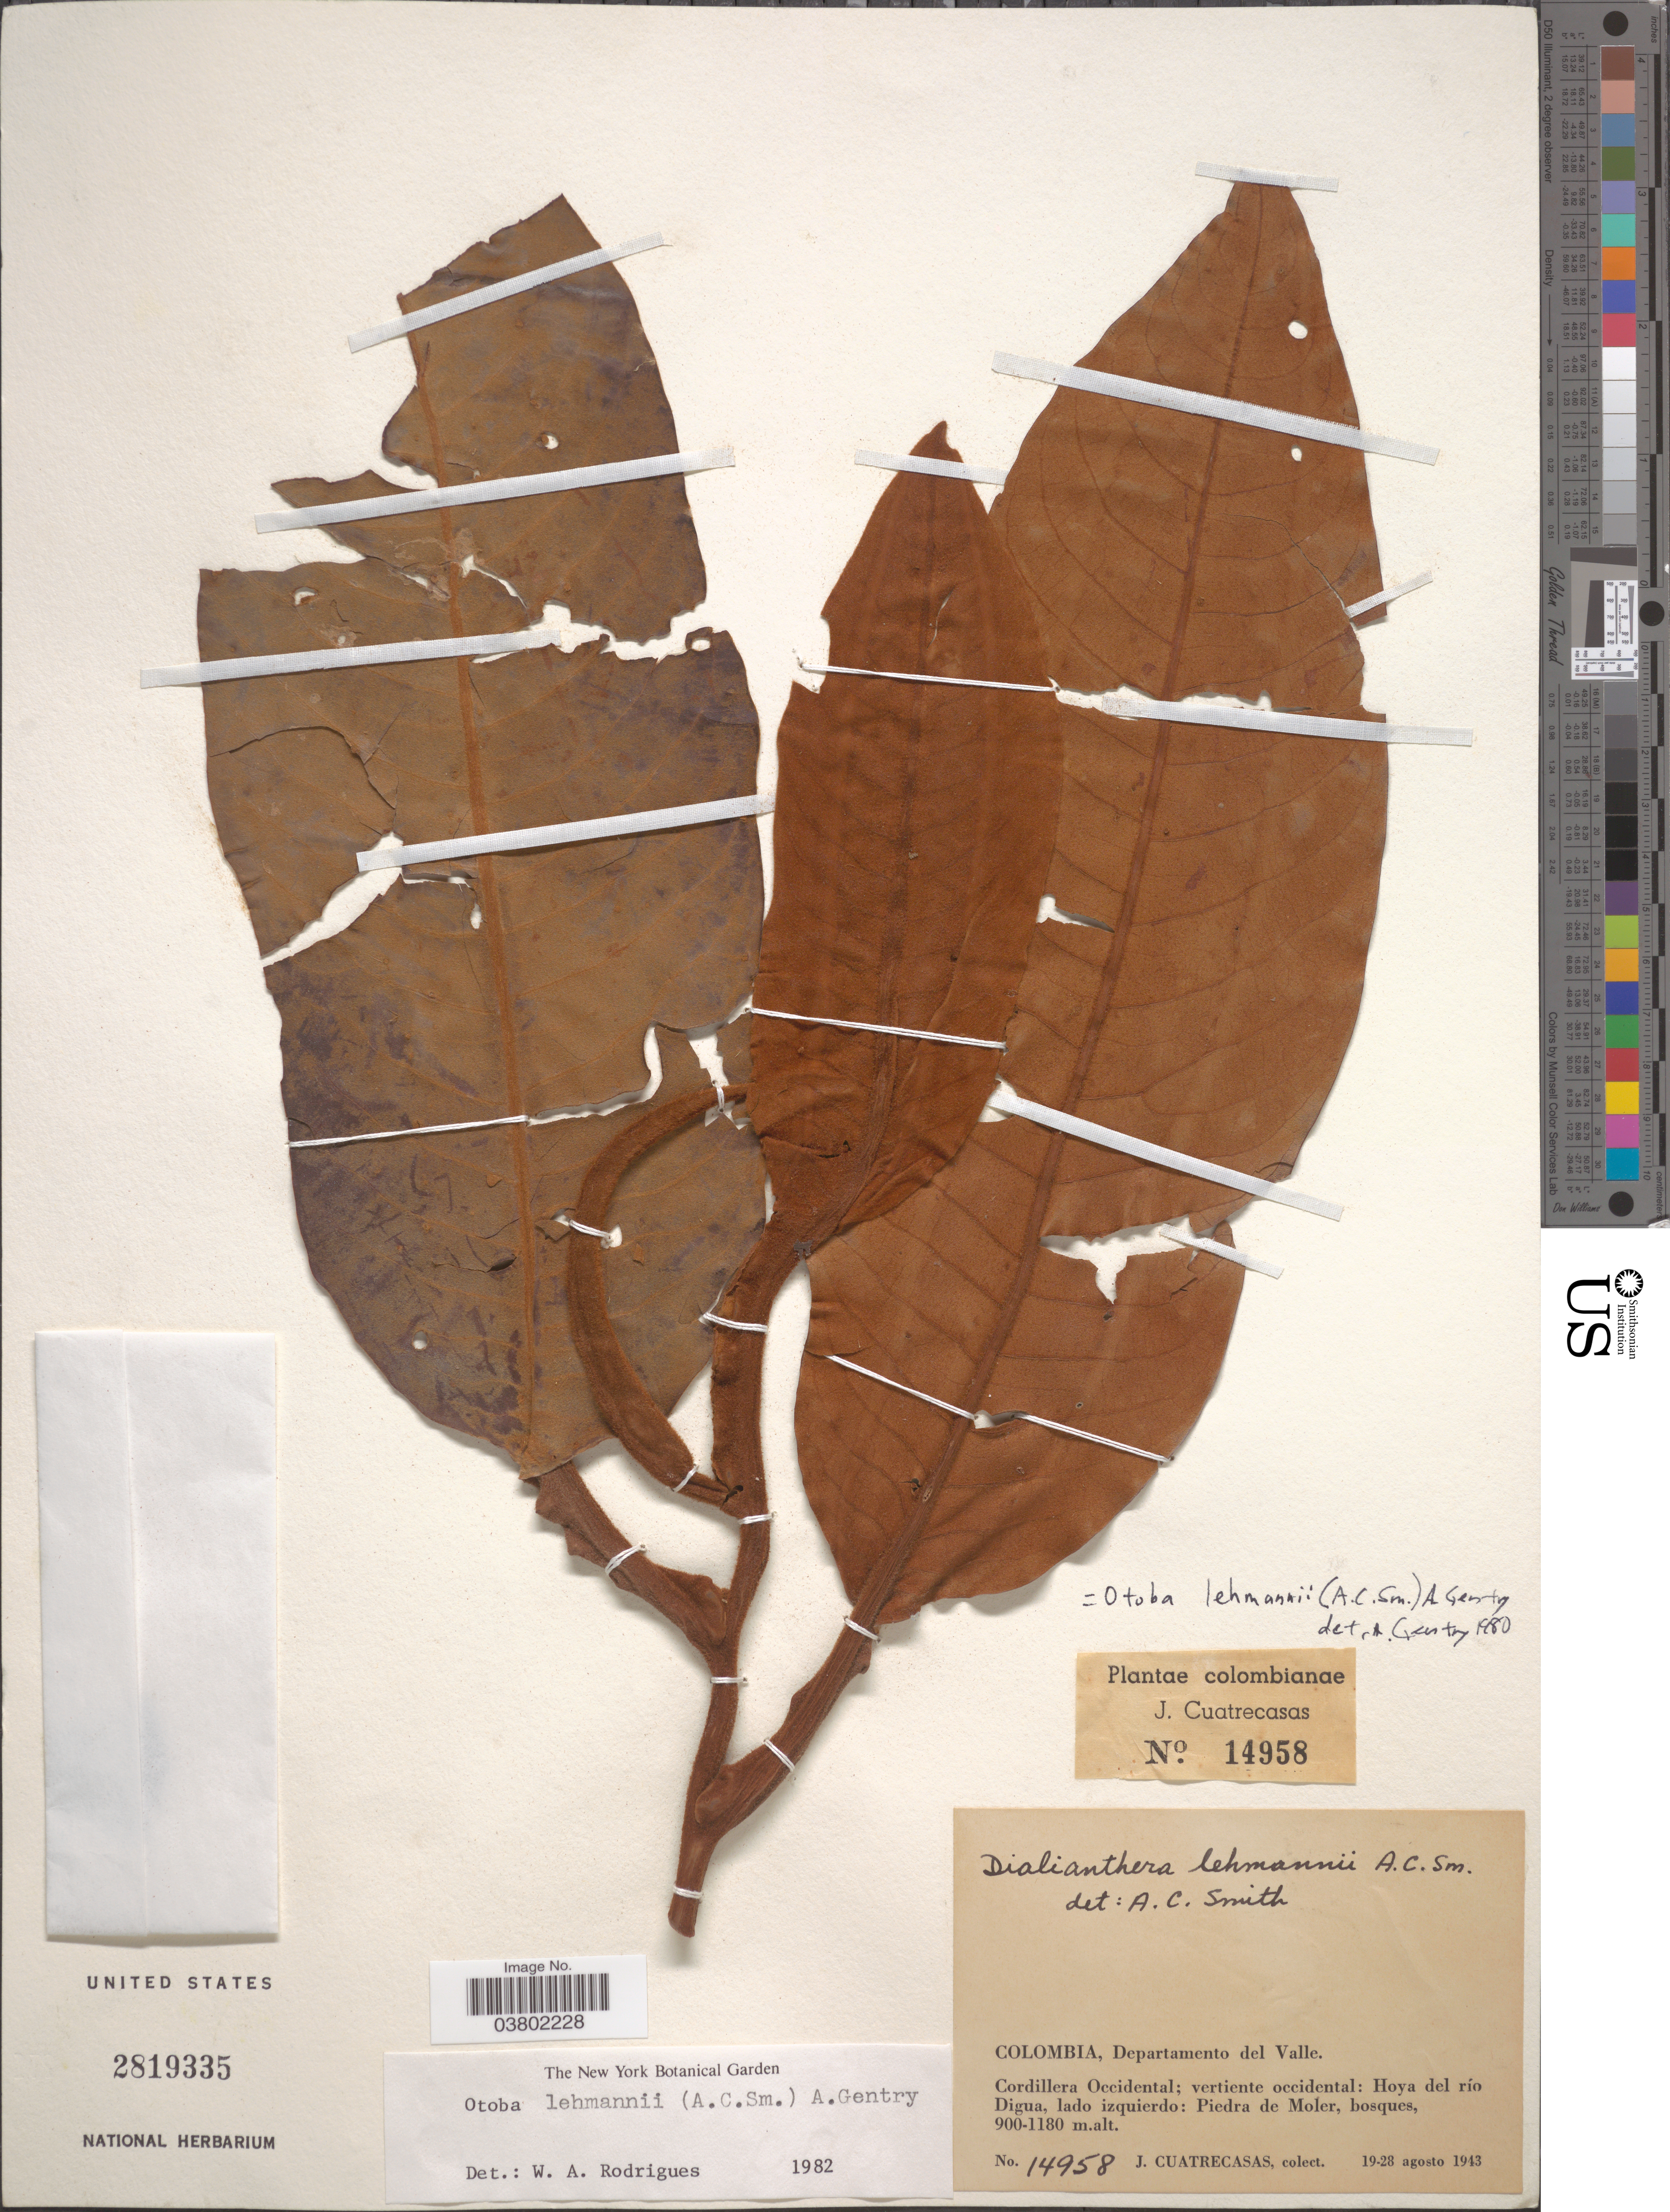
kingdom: Plantae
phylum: Tracheophyta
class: Magnoliopsida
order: Magnoliales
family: Myristicaceae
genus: Otoba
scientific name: Otoba lehmannii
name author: (A.C. Sm.) A.H. Gentry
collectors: J. Cuatrecasas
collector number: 14958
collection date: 1943-08-19/1943-08-28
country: Colombia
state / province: Valle del Cauca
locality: Departamento del Valle. Cordillera Occidental; vertiente occidental: Hoya del río Digua, lado izquierdo: Piedra de Moler, bosques.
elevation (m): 900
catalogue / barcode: US 2819335